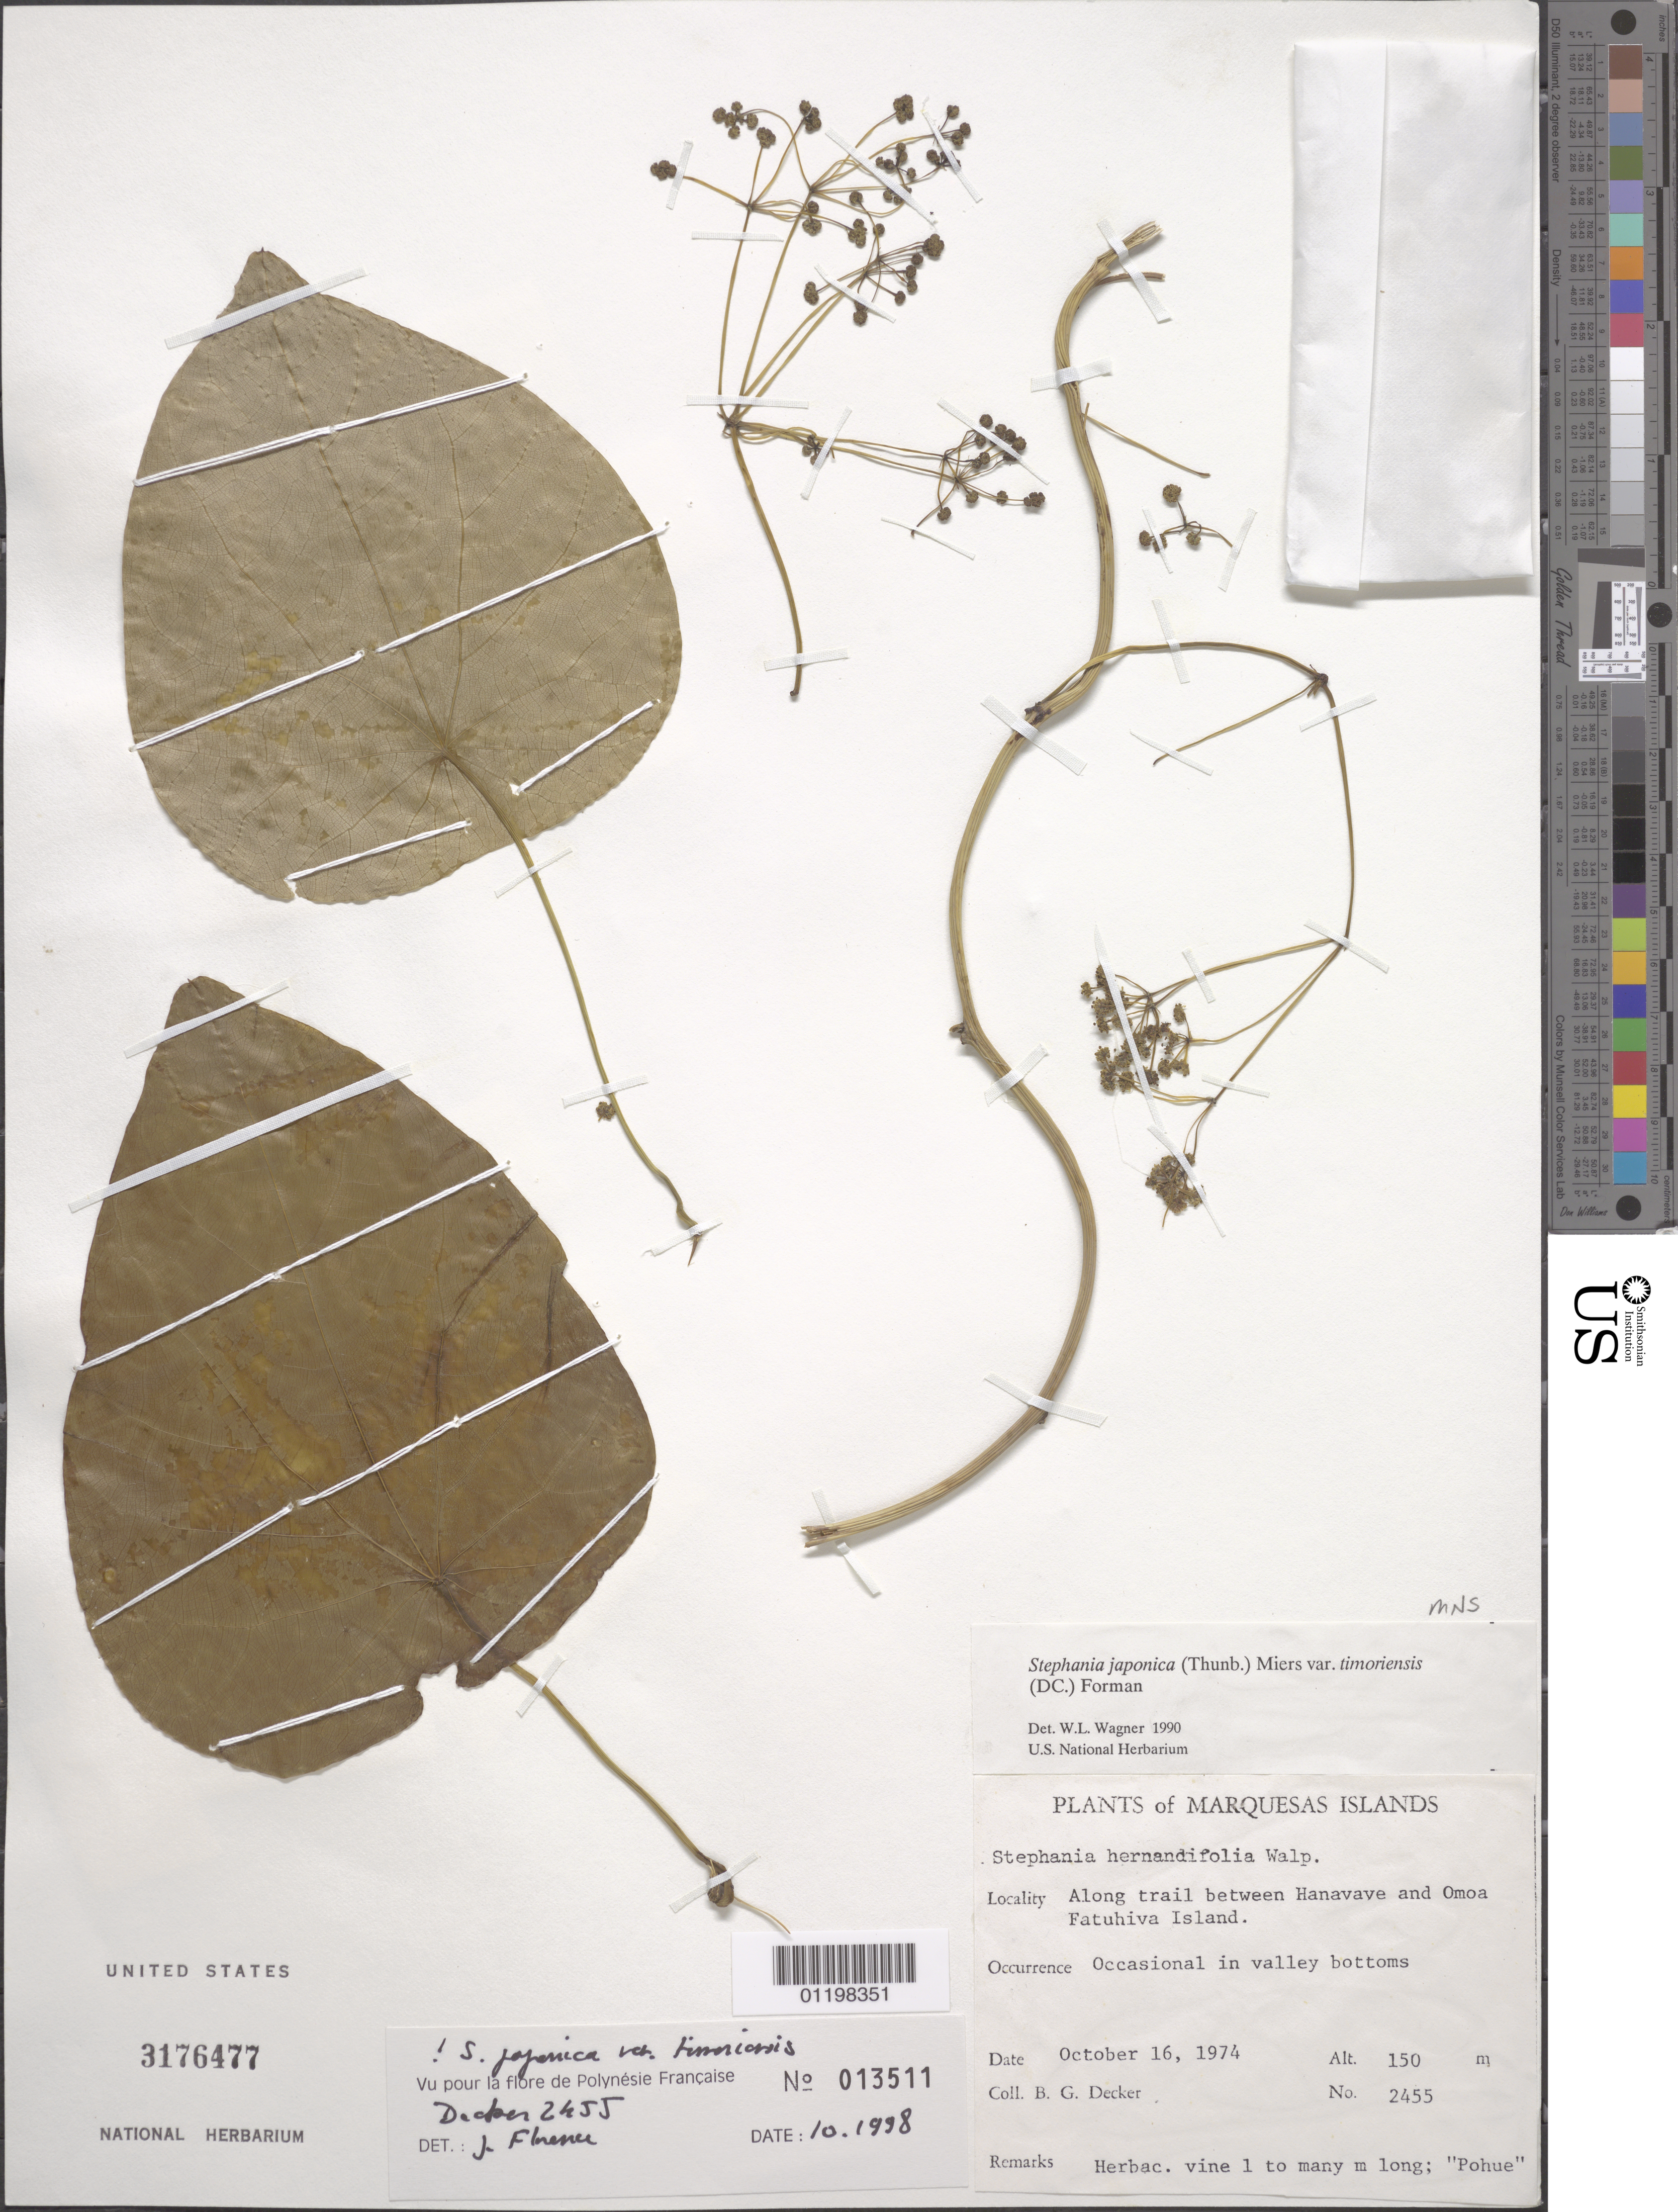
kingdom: Plantae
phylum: Tracheophyta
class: Magnoliopsida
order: Ranunculales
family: Menispermaceae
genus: Stephania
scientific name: Stephania japonica var. timoriensis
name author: (DC.) Forman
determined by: Wagner, W. L., (BOT), Smithsonian Institution - National Museum of Natural History (UNITED STATES)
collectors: B. G. Decker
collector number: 2455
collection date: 1974-10-16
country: French Polynesia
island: Fatu Hiva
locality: along trail between Hanavave and 'Omo'a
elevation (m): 150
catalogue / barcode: US 3176477